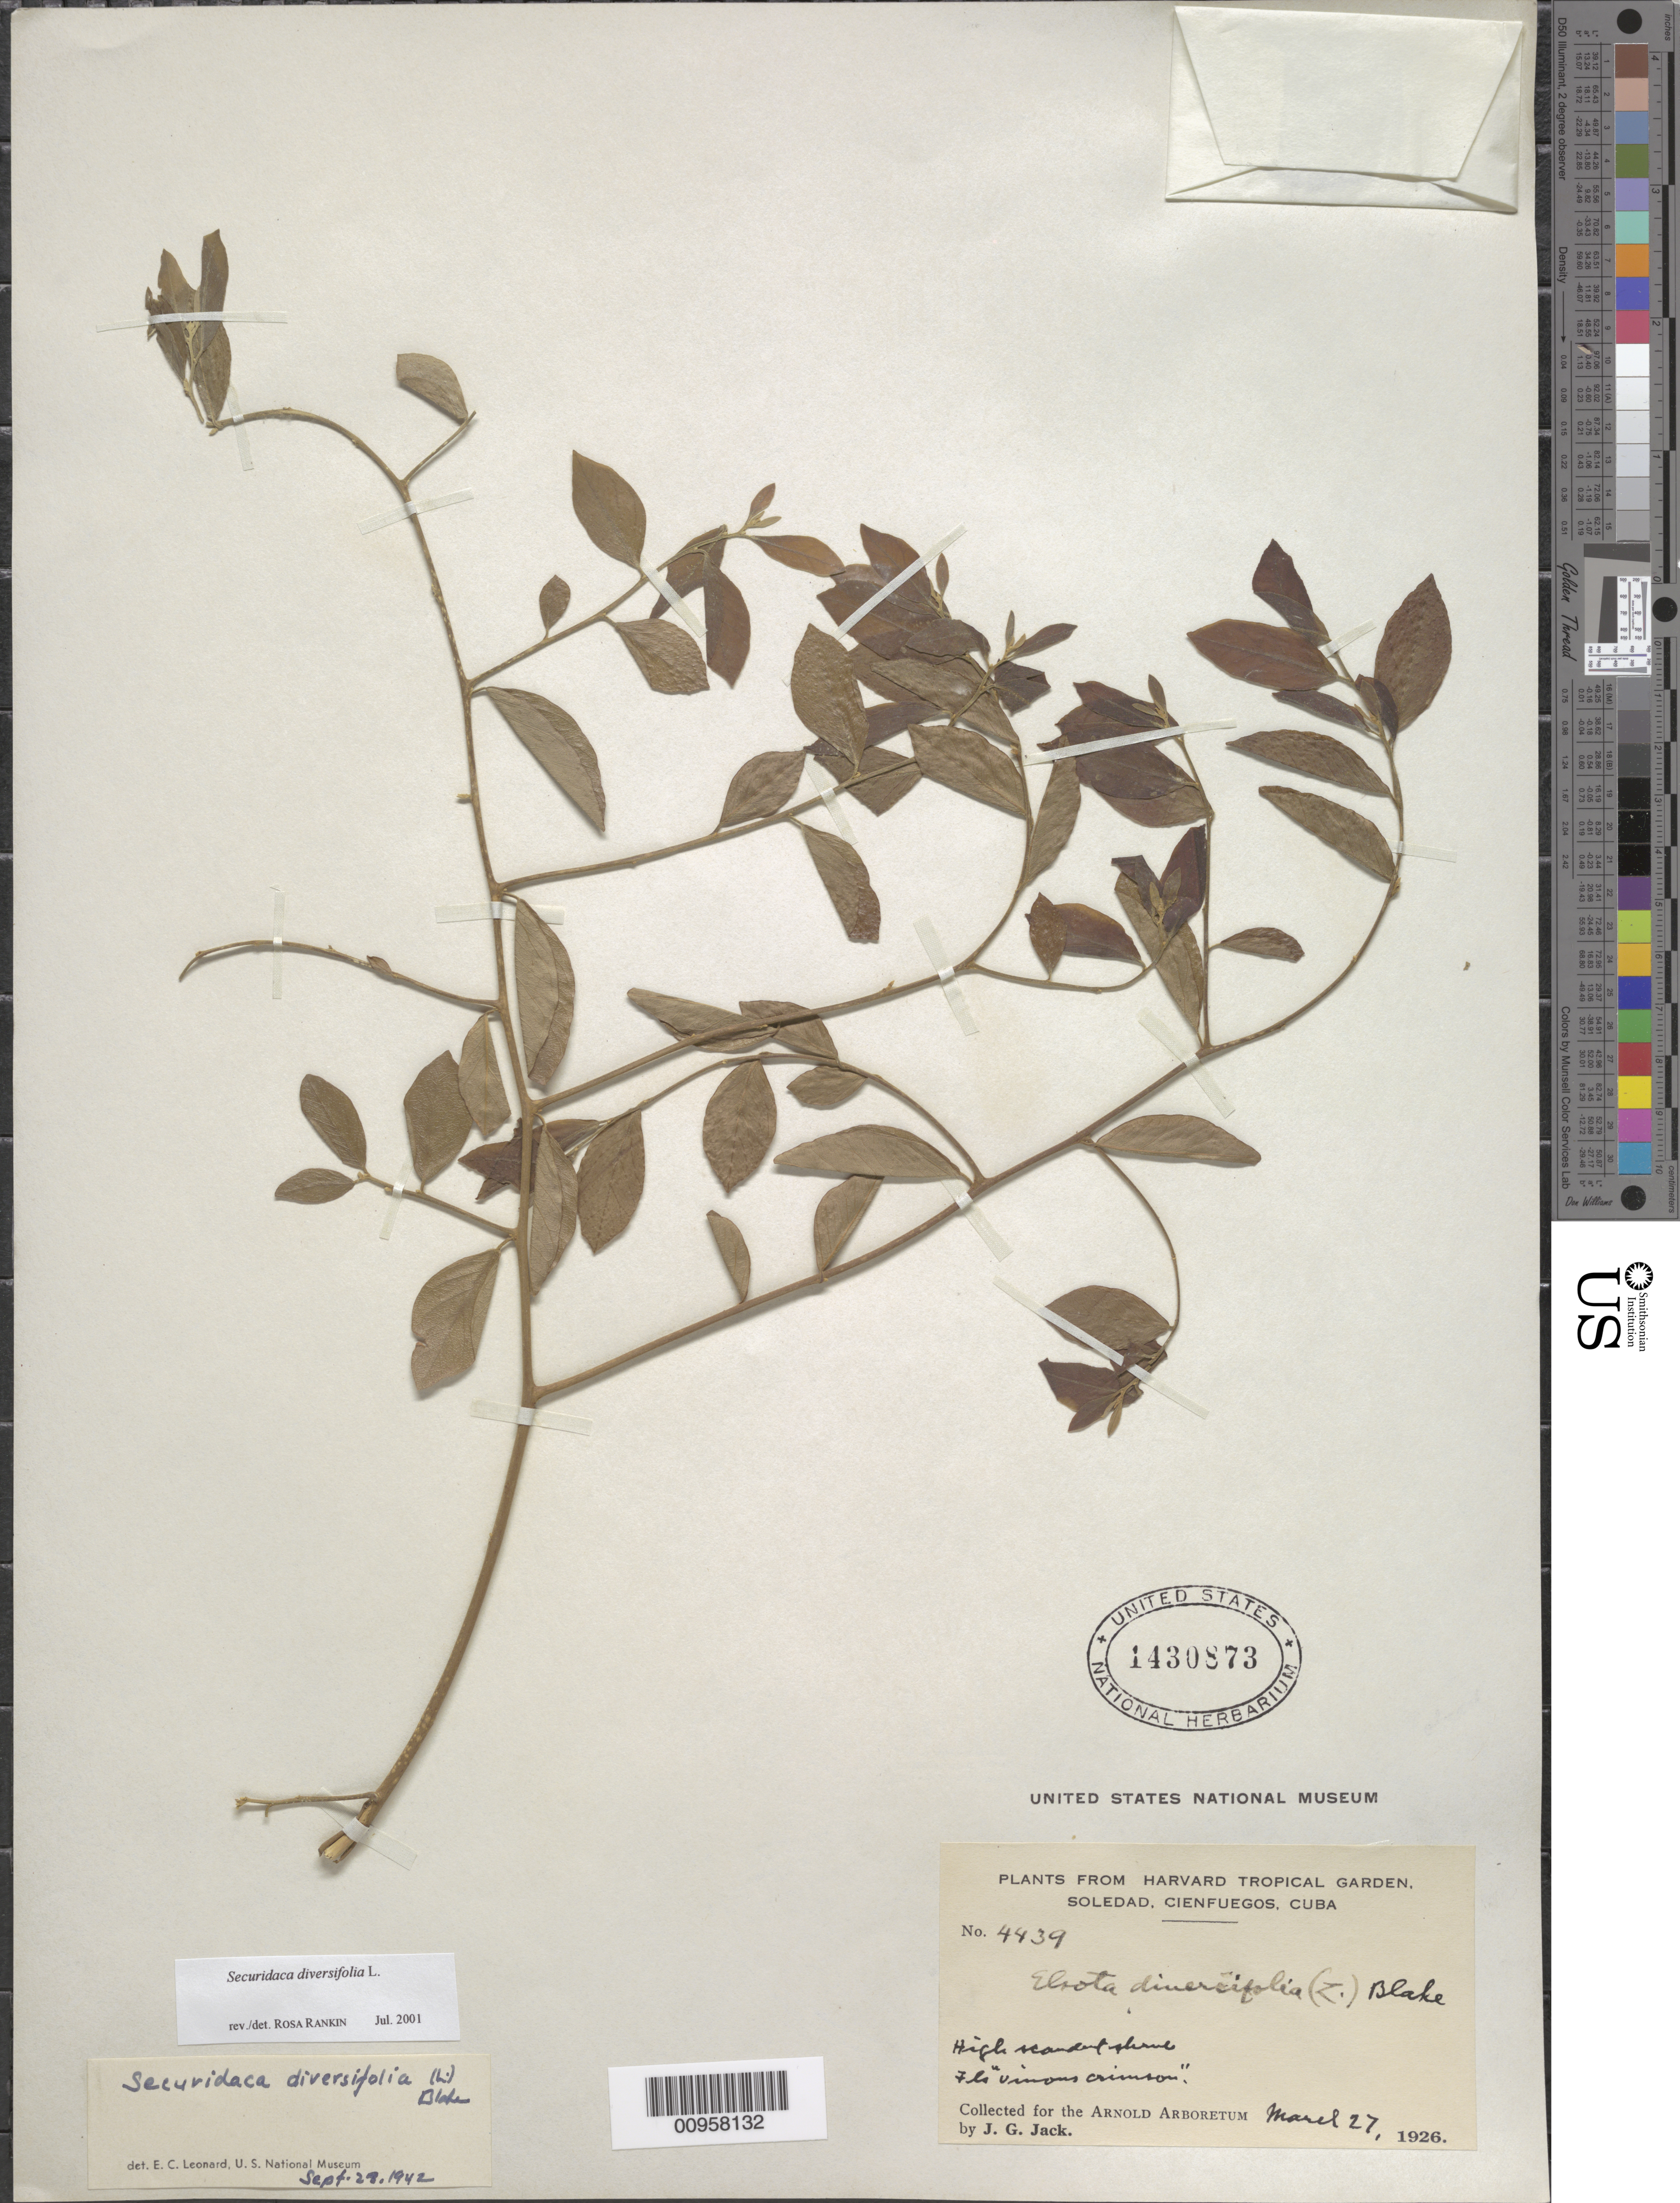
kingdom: Plantae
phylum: Tracheophyta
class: Magnoliopsida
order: Fabales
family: Polygalaceae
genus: Securidaca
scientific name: Securidaca diversifolia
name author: (L.) S.F. Blake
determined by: Rankin Rodriguez, Rosa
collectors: J. G. Jack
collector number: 4439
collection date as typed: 27 Mar 1926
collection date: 1926-03-27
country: Cuba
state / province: Cienfuegos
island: Cuba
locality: Soledad, Cienfuegos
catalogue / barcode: US 1430873